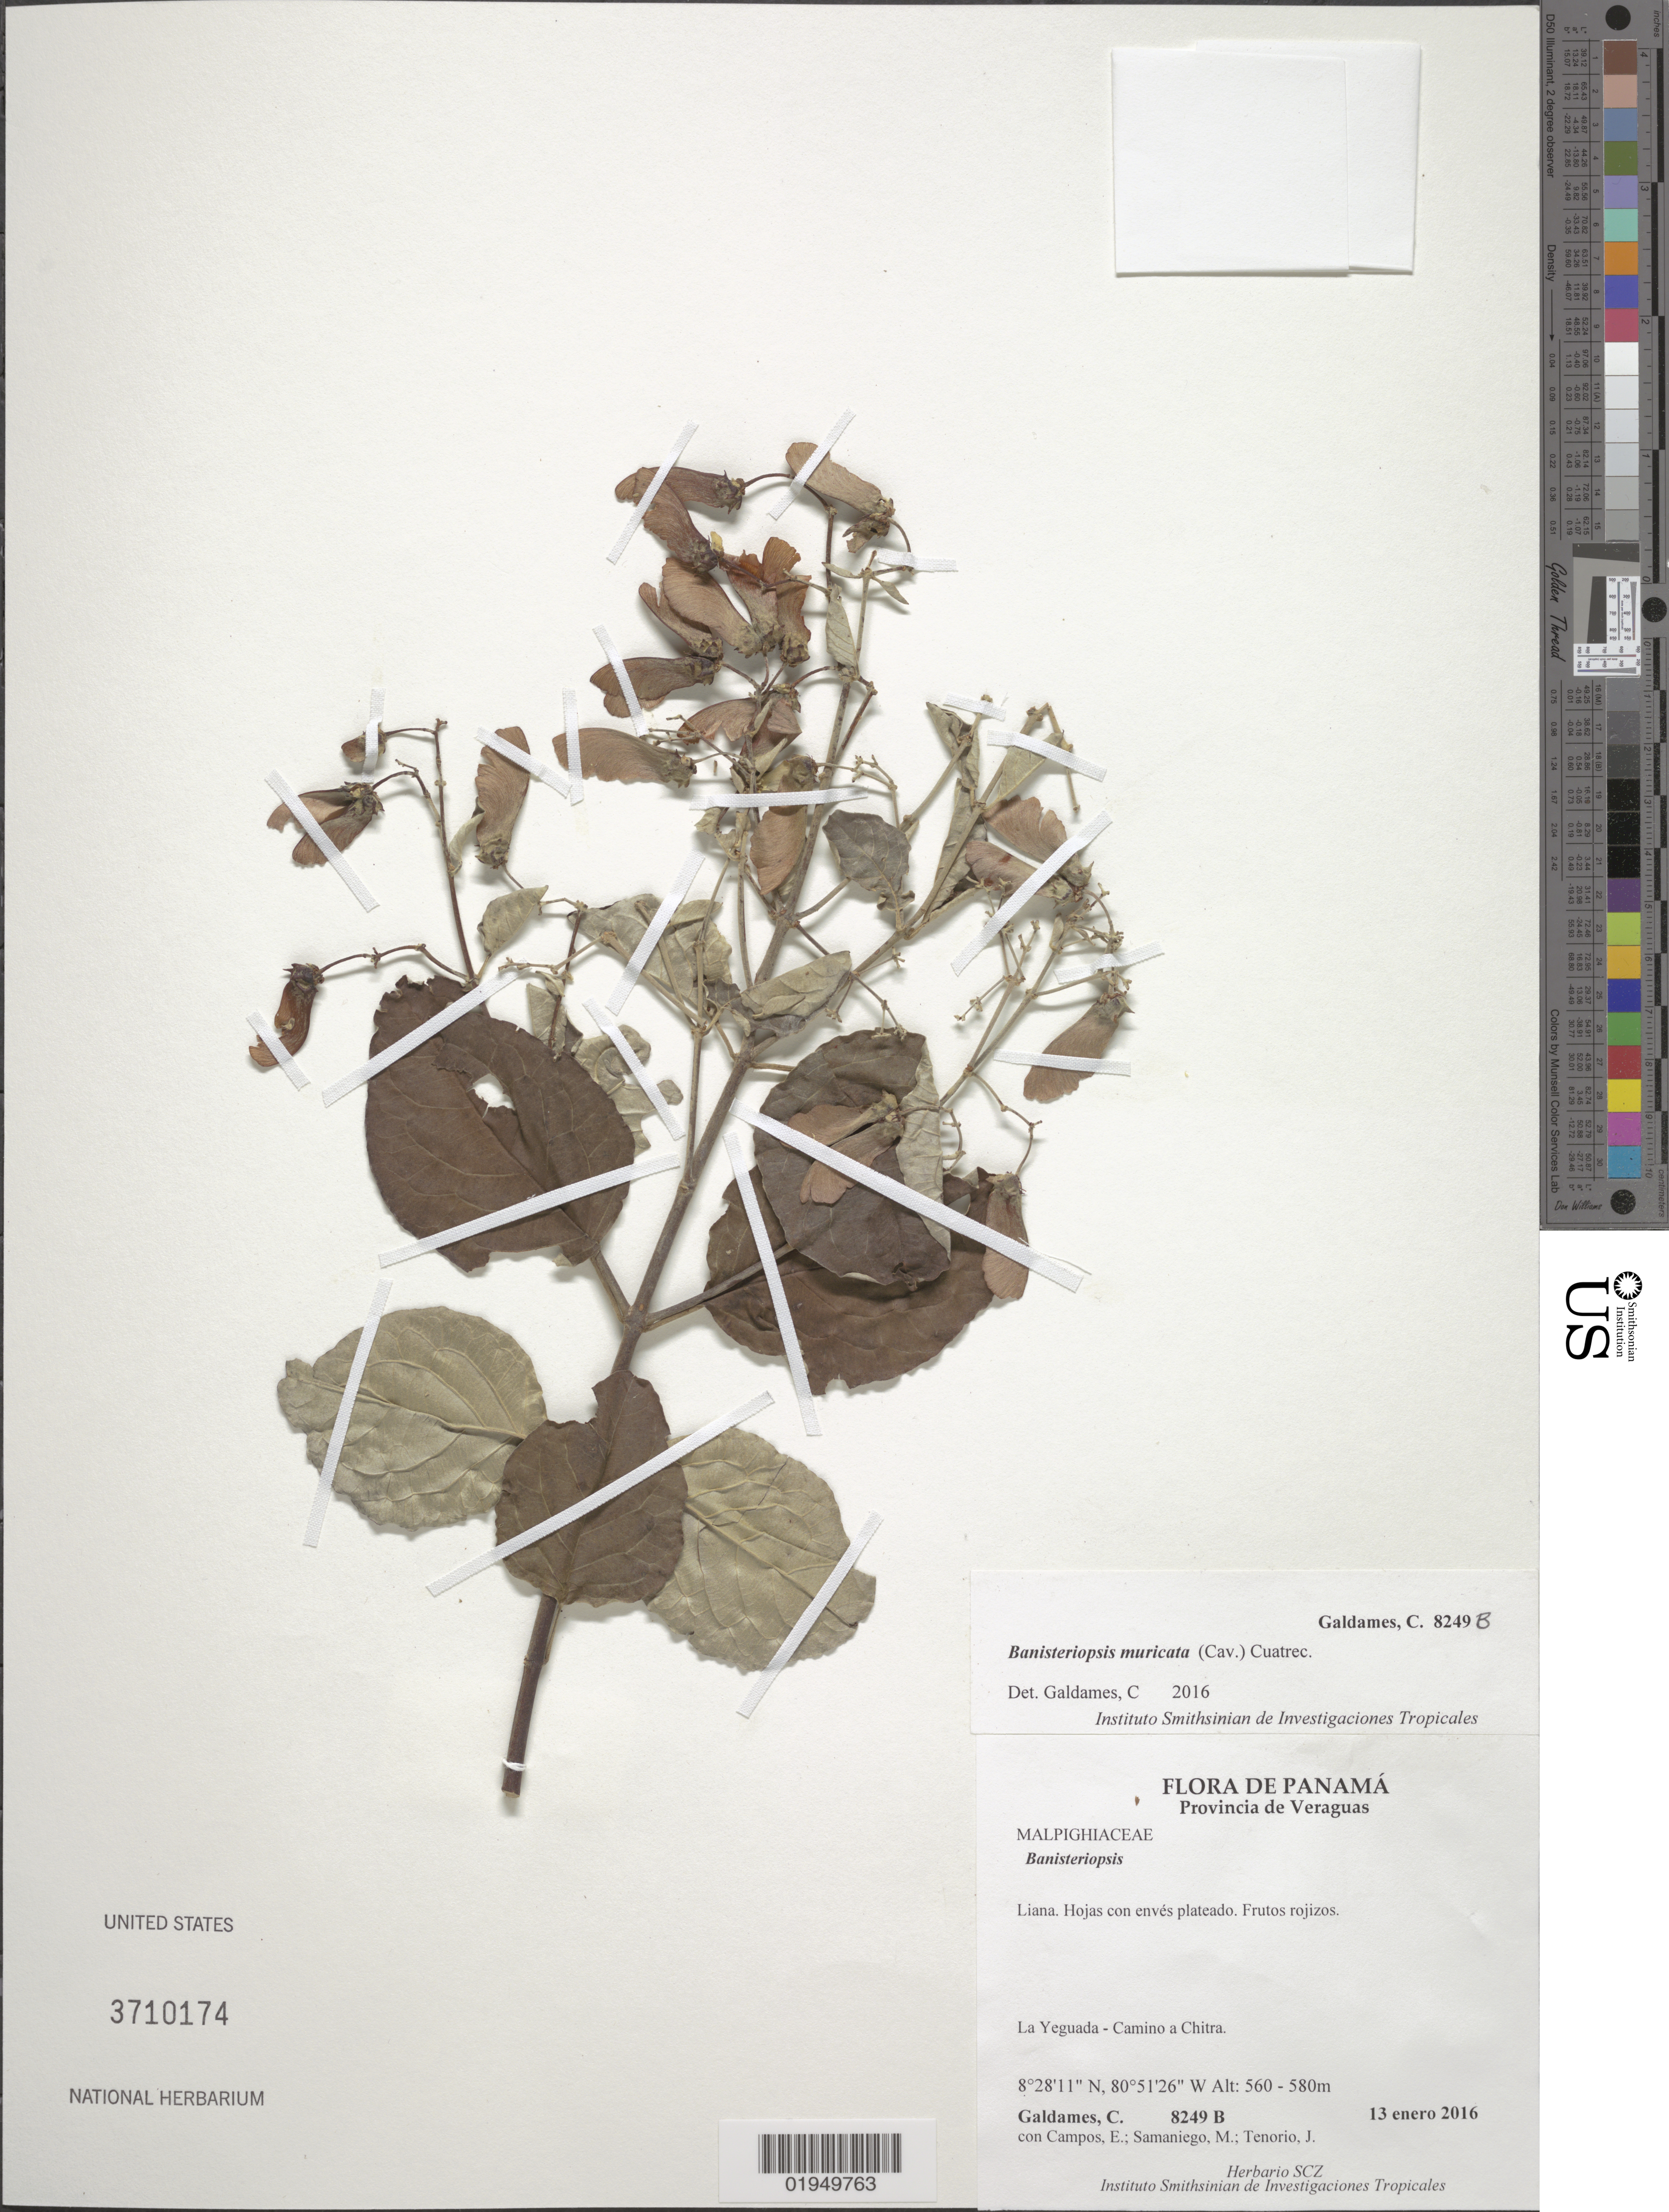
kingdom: Plantae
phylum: Tracheophyta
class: Magnoliopsida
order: Malpighiales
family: Malpighiaceae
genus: Banisteriopsis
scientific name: Banisteriopsis muricata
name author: (Cav.) Cuatrec.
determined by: Galdames, C.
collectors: C. Galdames, E. Campos, M. Samaniego & J. Tenorio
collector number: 8249B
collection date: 2016-01-13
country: Panama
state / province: Veraguas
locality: La Yeguada - Camino a Chitra.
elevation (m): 560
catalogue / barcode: US 3710174